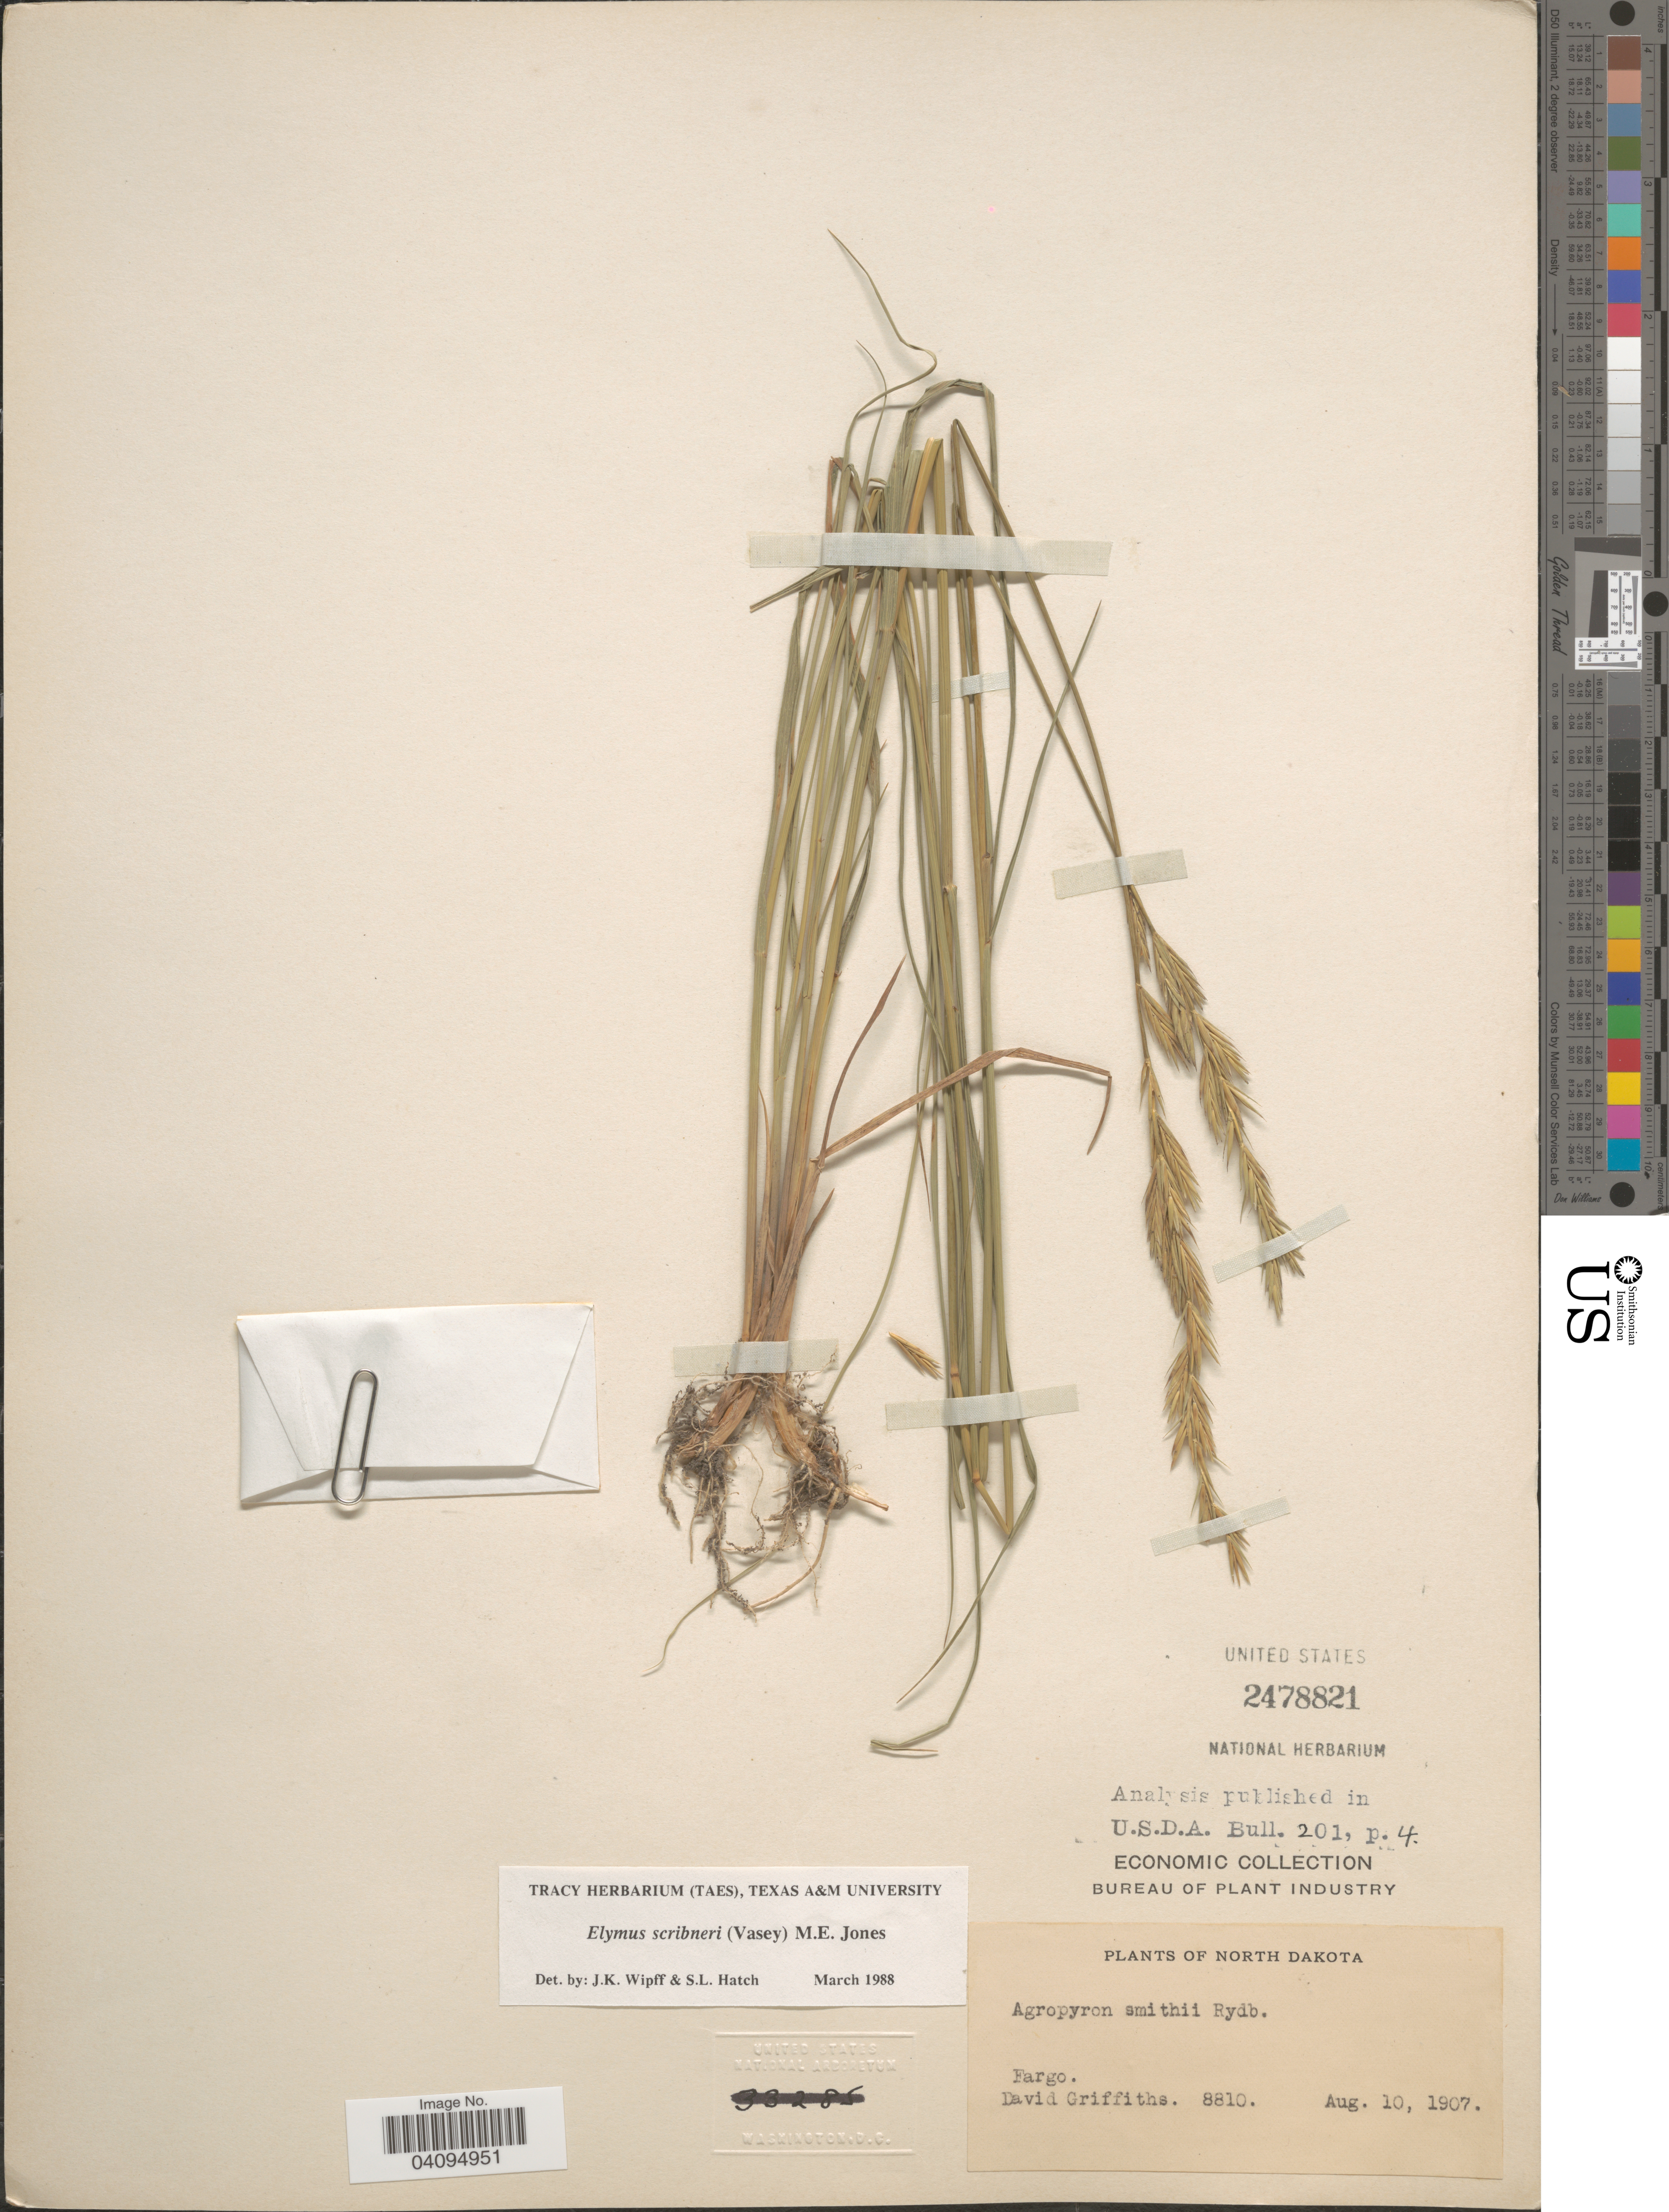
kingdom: Plantae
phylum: Tracheophyta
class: Liliopsida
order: Poales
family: Poaceae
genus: Elymus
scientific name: Elymus scribneri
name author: (Vasey) M.E. Jones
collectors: D. Griffiths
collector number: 8810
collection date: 1907-08-10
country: United States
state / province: North Dakota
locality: Fargo.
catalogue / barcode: US 2478821